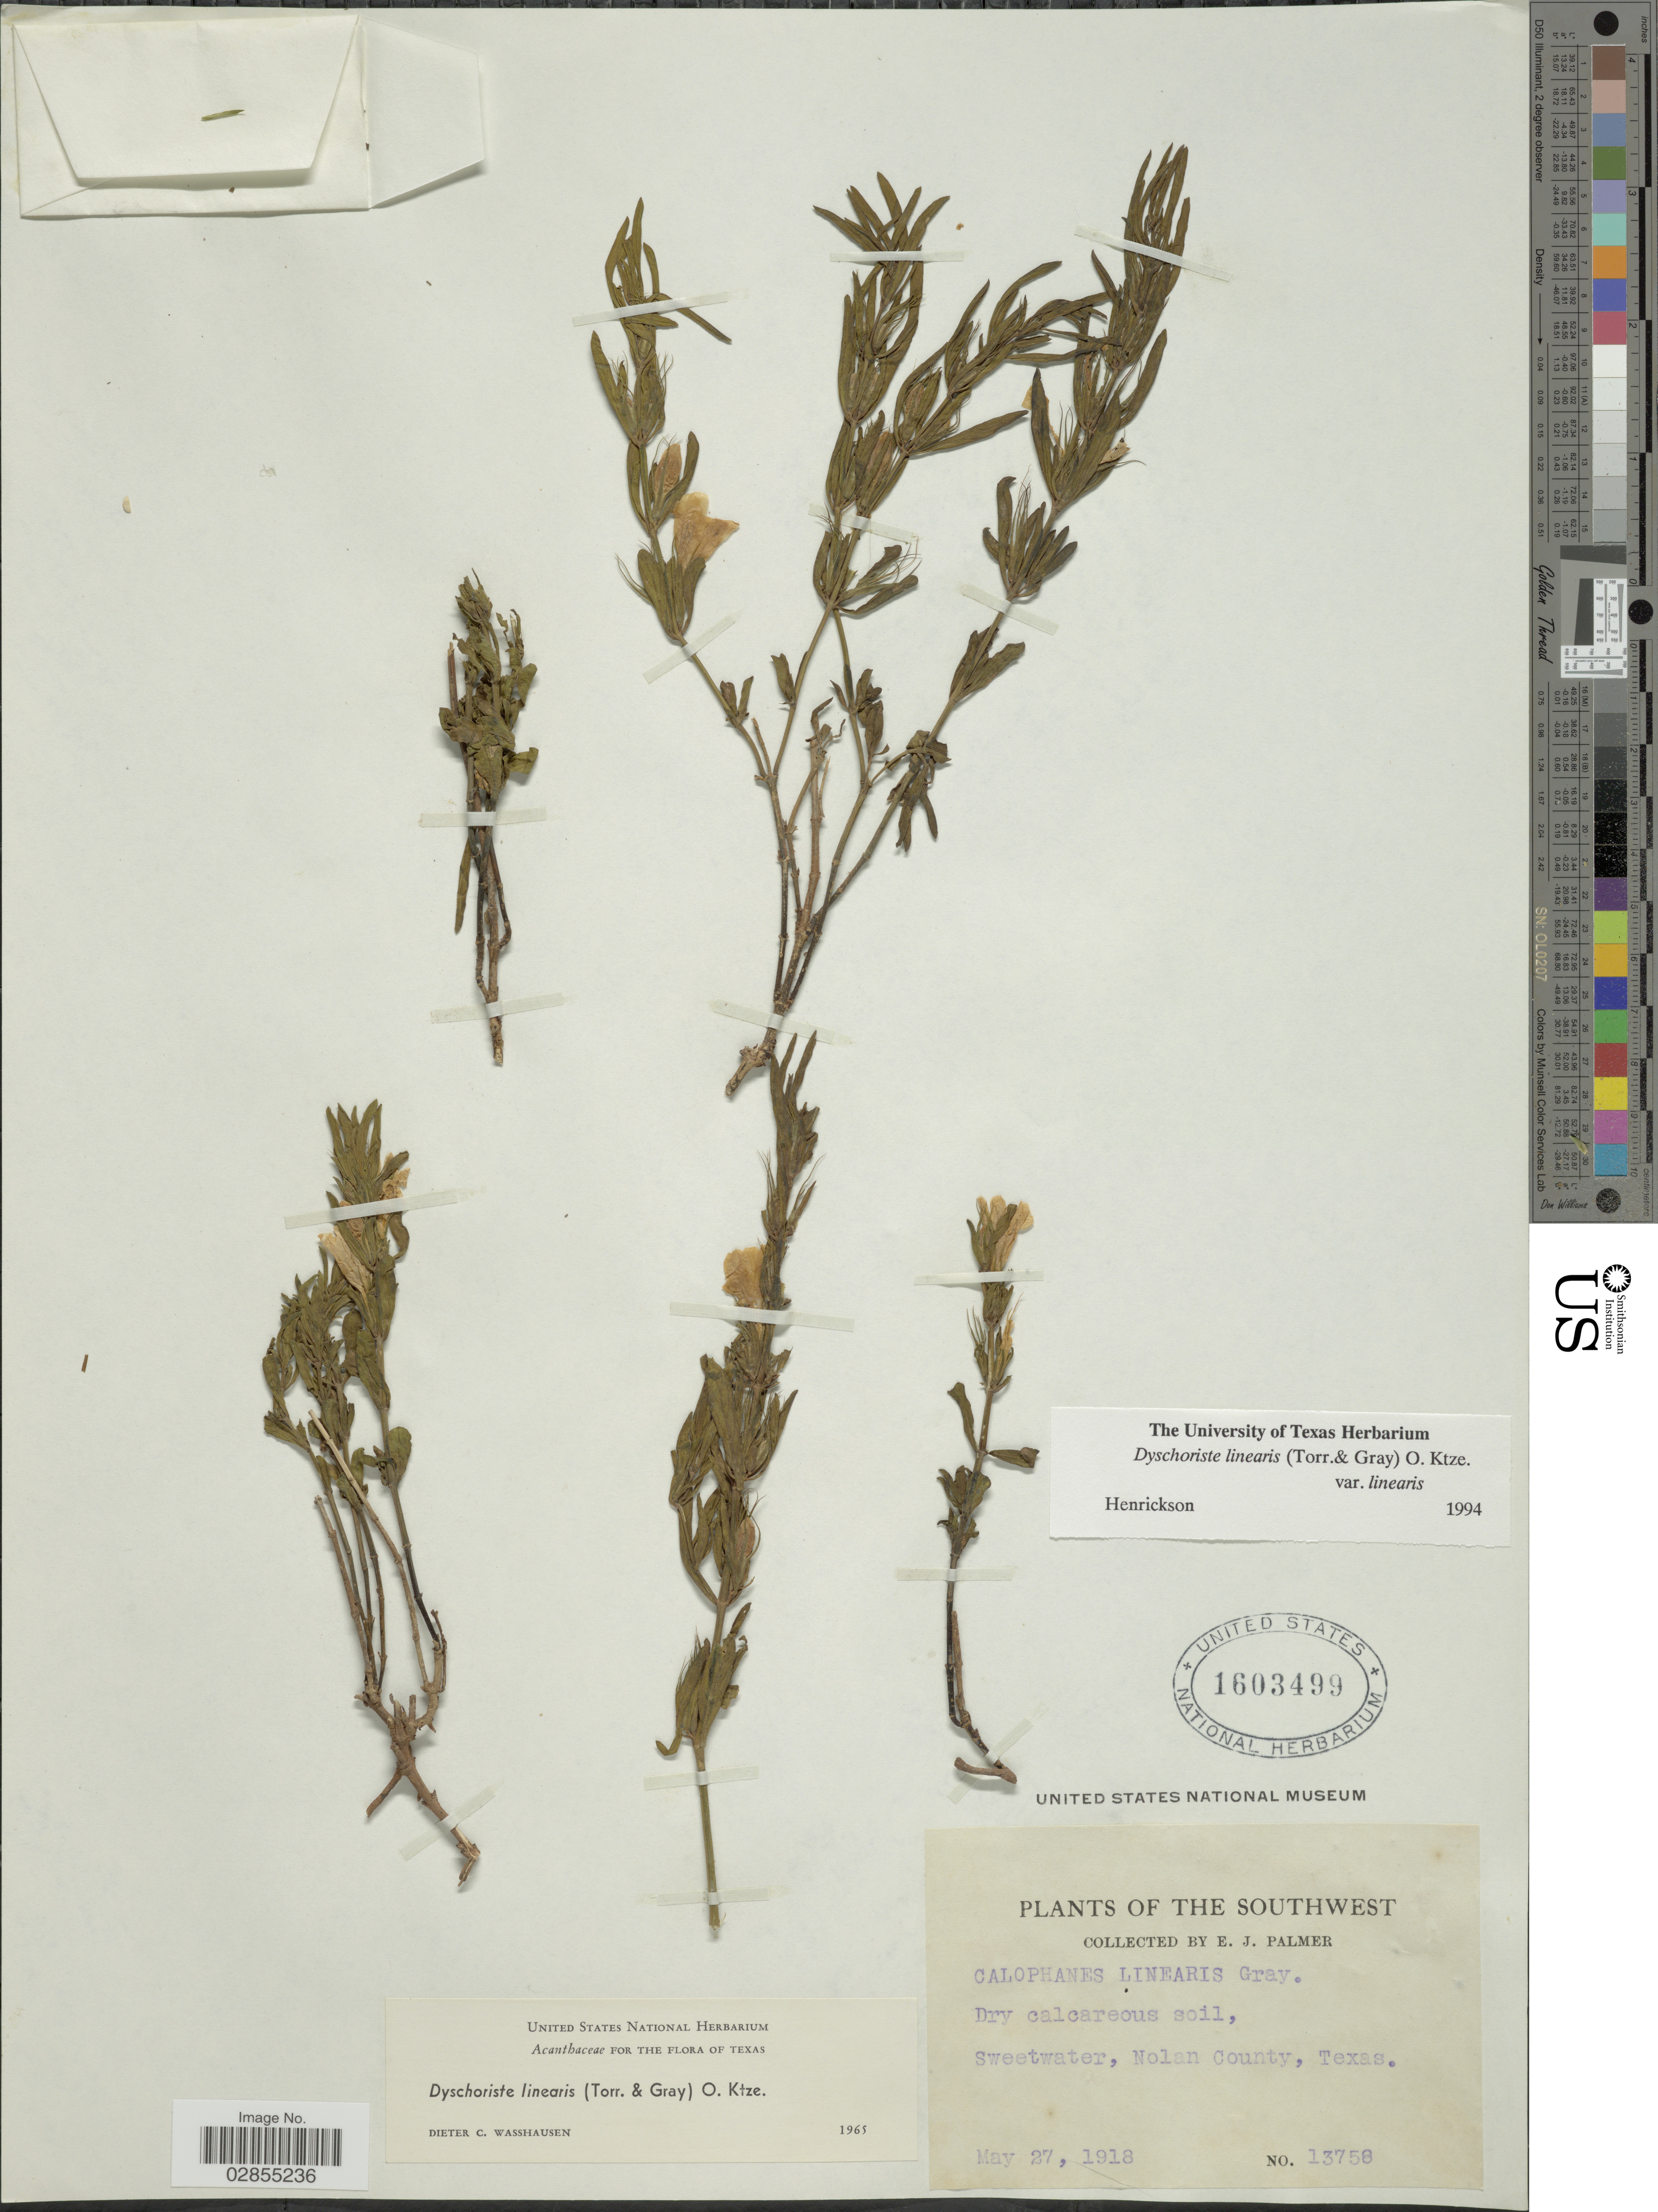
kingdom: Plantae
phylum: Tracheophyta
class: Magnoliopsida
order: Lamiales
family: Acanthaceae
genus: Dyschoriste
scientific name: Dyschoriste linearis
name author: (Torr. & A. Gray) Kuntze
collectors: E. J. Palmer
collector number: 13758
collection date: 1918-05-27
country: United States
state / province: Texas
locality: The Southwest. Sweetwater, Nolan County.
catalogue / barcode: US 1603499